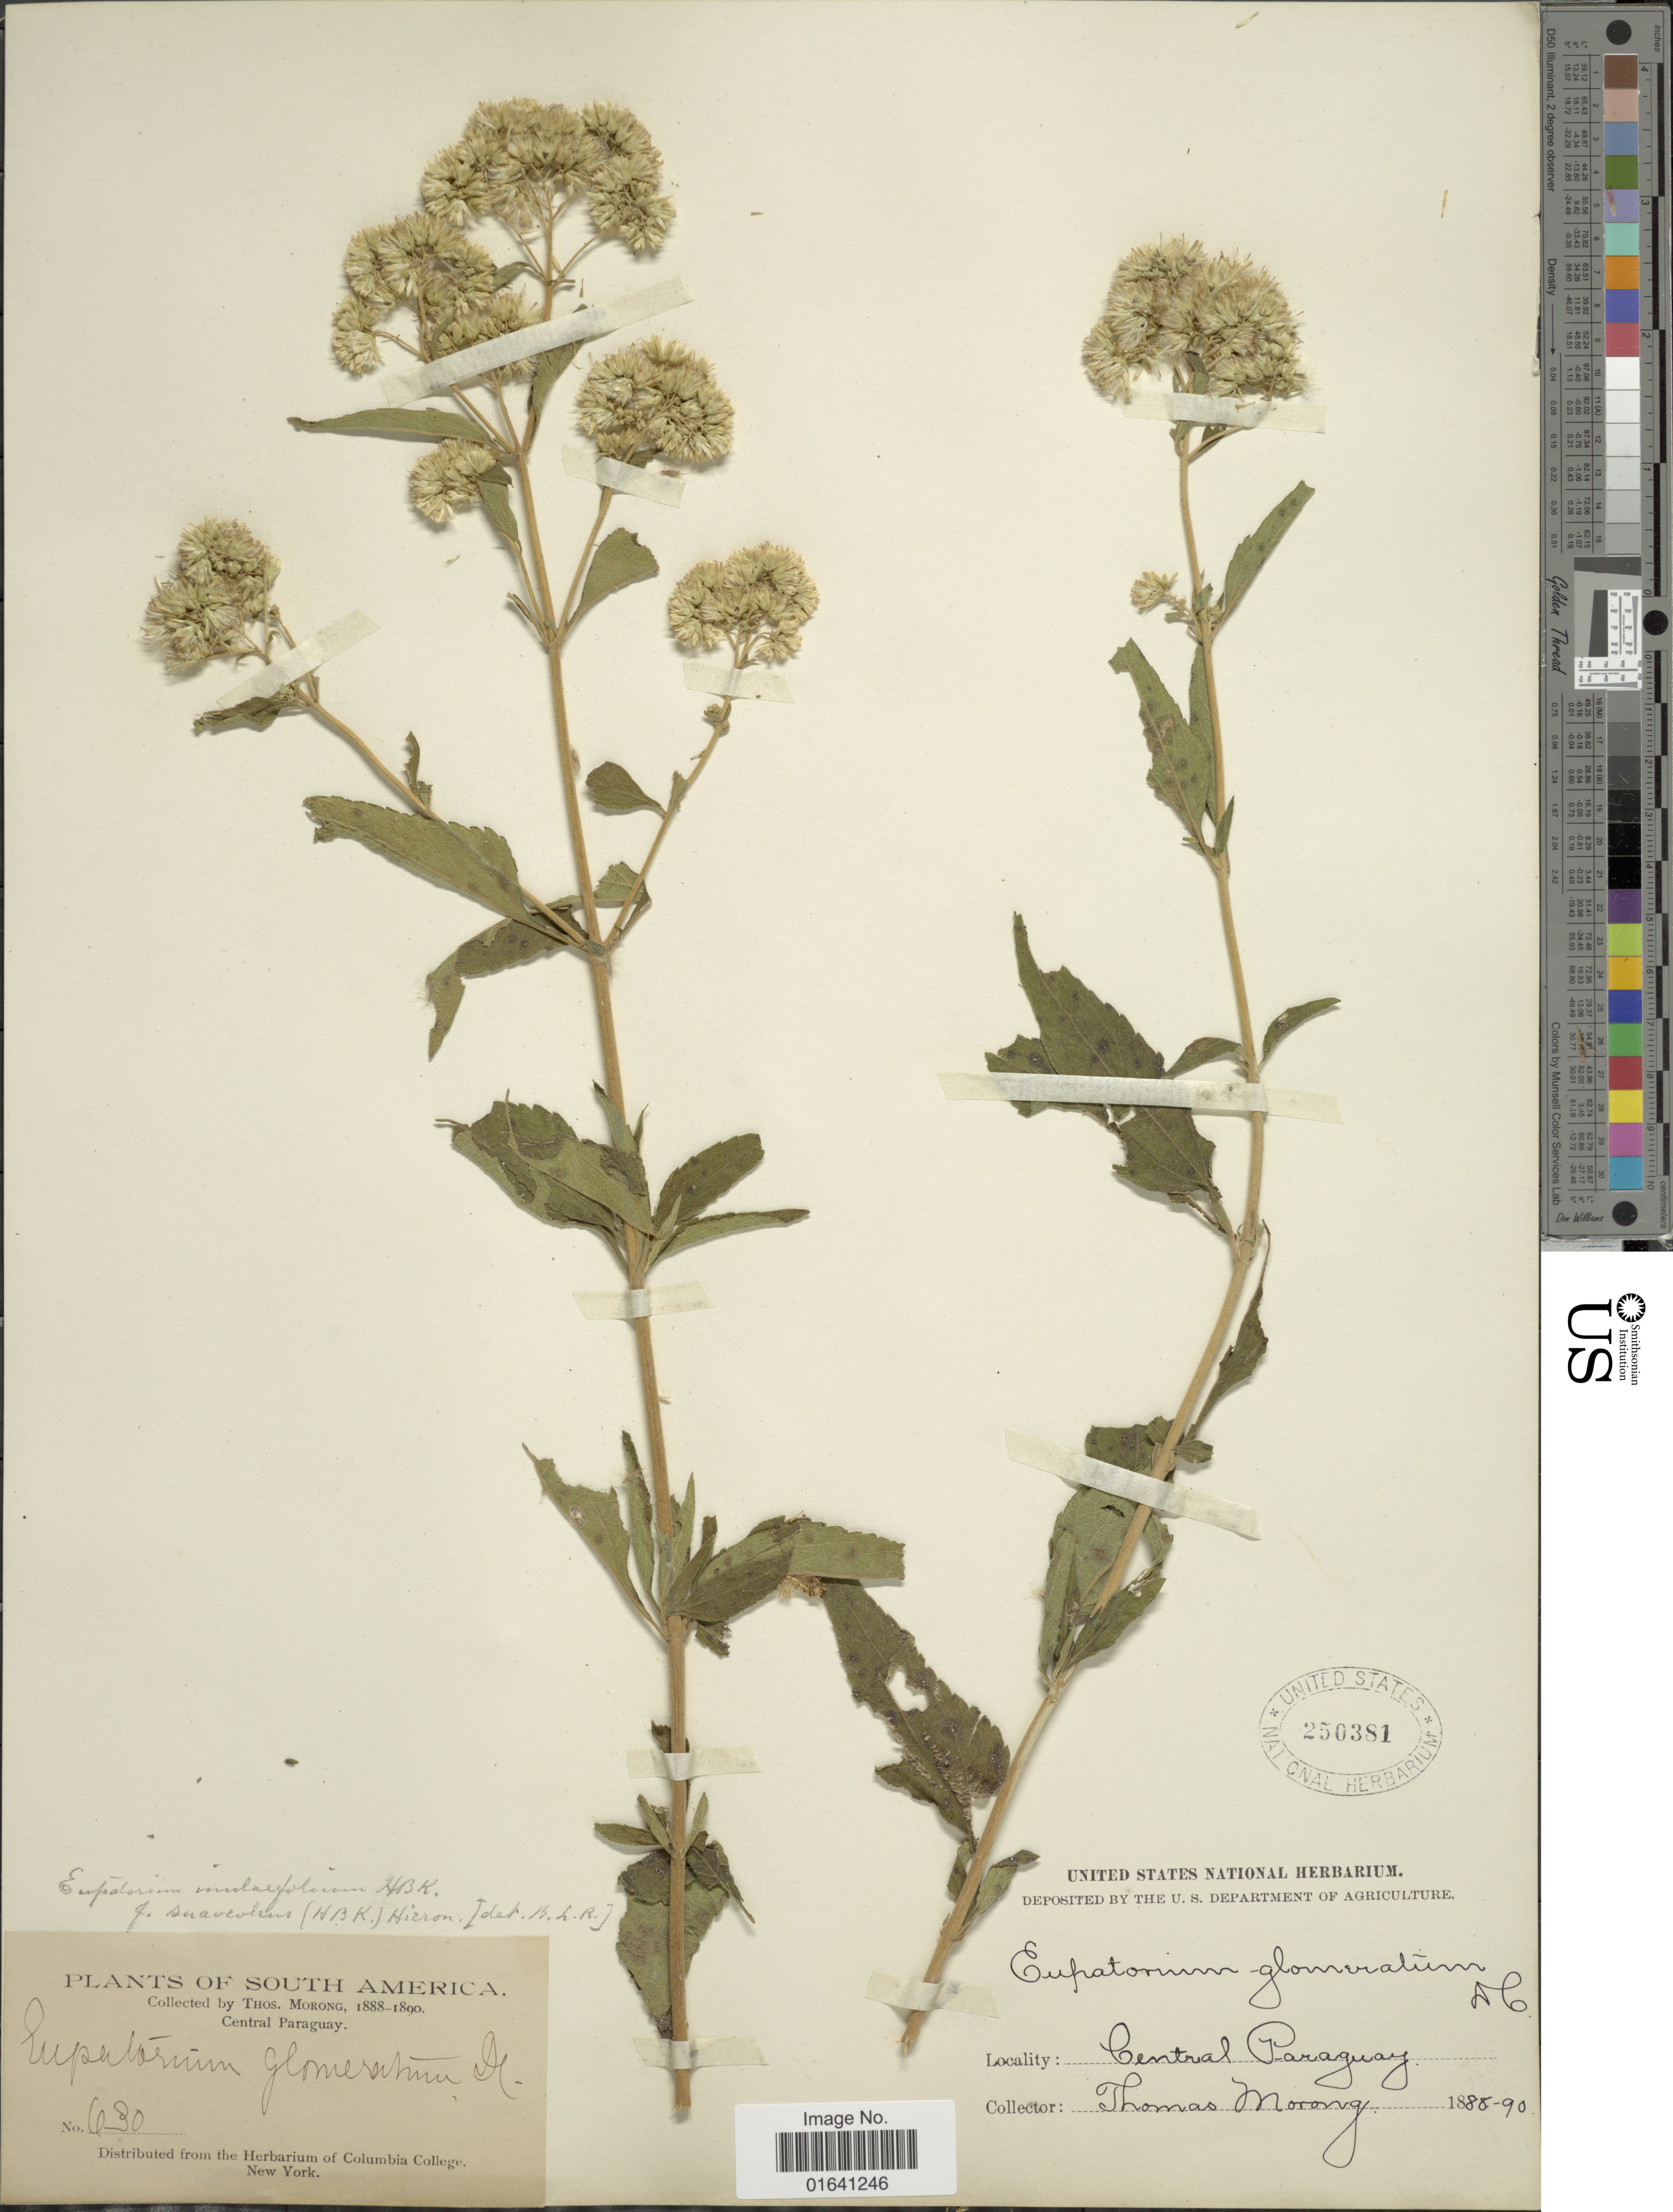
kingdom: Plantae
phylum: Tracheophyta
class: Magnoliopsida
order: Asterales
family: Asteraceae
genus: Austroeupatorium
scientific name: Austroeupatorium inulaefolium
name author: (Kunth) R.M. King & H. Rob.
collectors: ex herb. T. Morong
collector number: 630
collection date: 1888/1890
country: Paraguay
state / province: Central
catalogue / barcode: US 250381